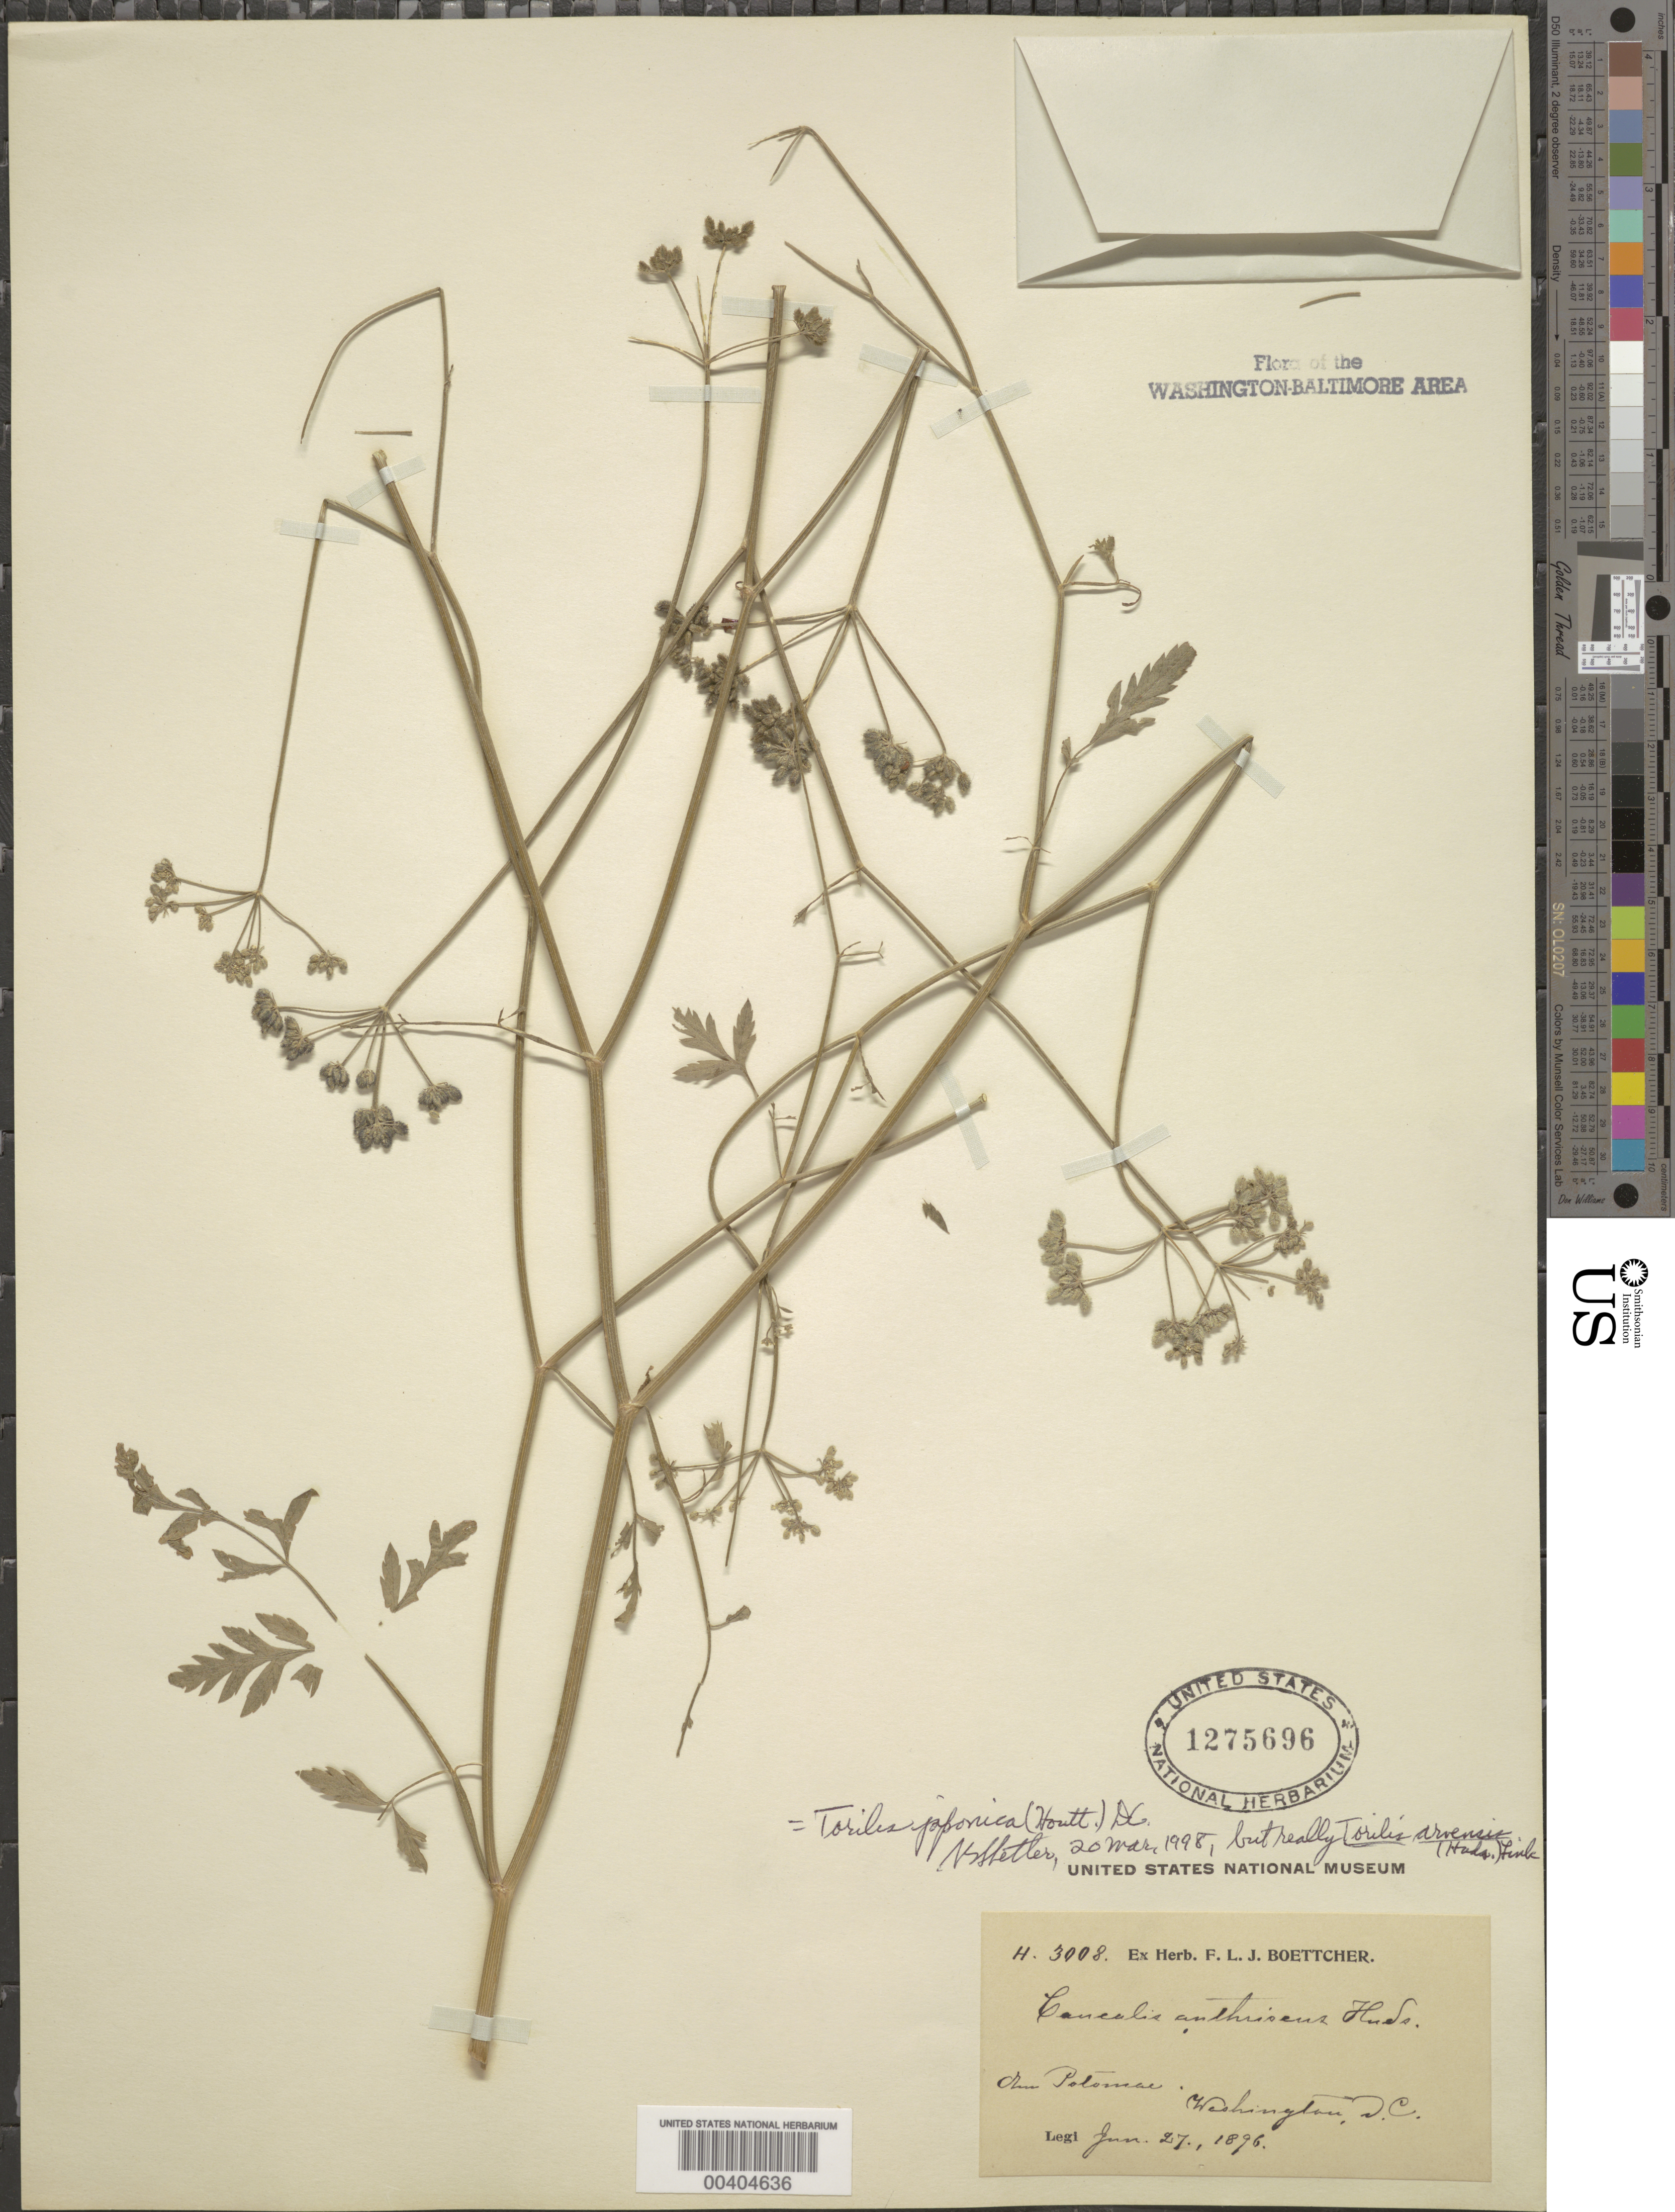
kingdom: Plantae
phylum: Tracheophyta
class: Magnoliopsida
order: Apiales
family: Apiaceae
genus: Torilis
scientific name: Torilis arvensis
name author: (Huds.) Link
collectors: F. Boettcher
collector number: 3008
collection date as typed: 27 Jun 1896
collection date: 1896-06-27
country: United States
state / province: District of Columbia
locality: On the Potomac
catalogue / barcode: US 1275696